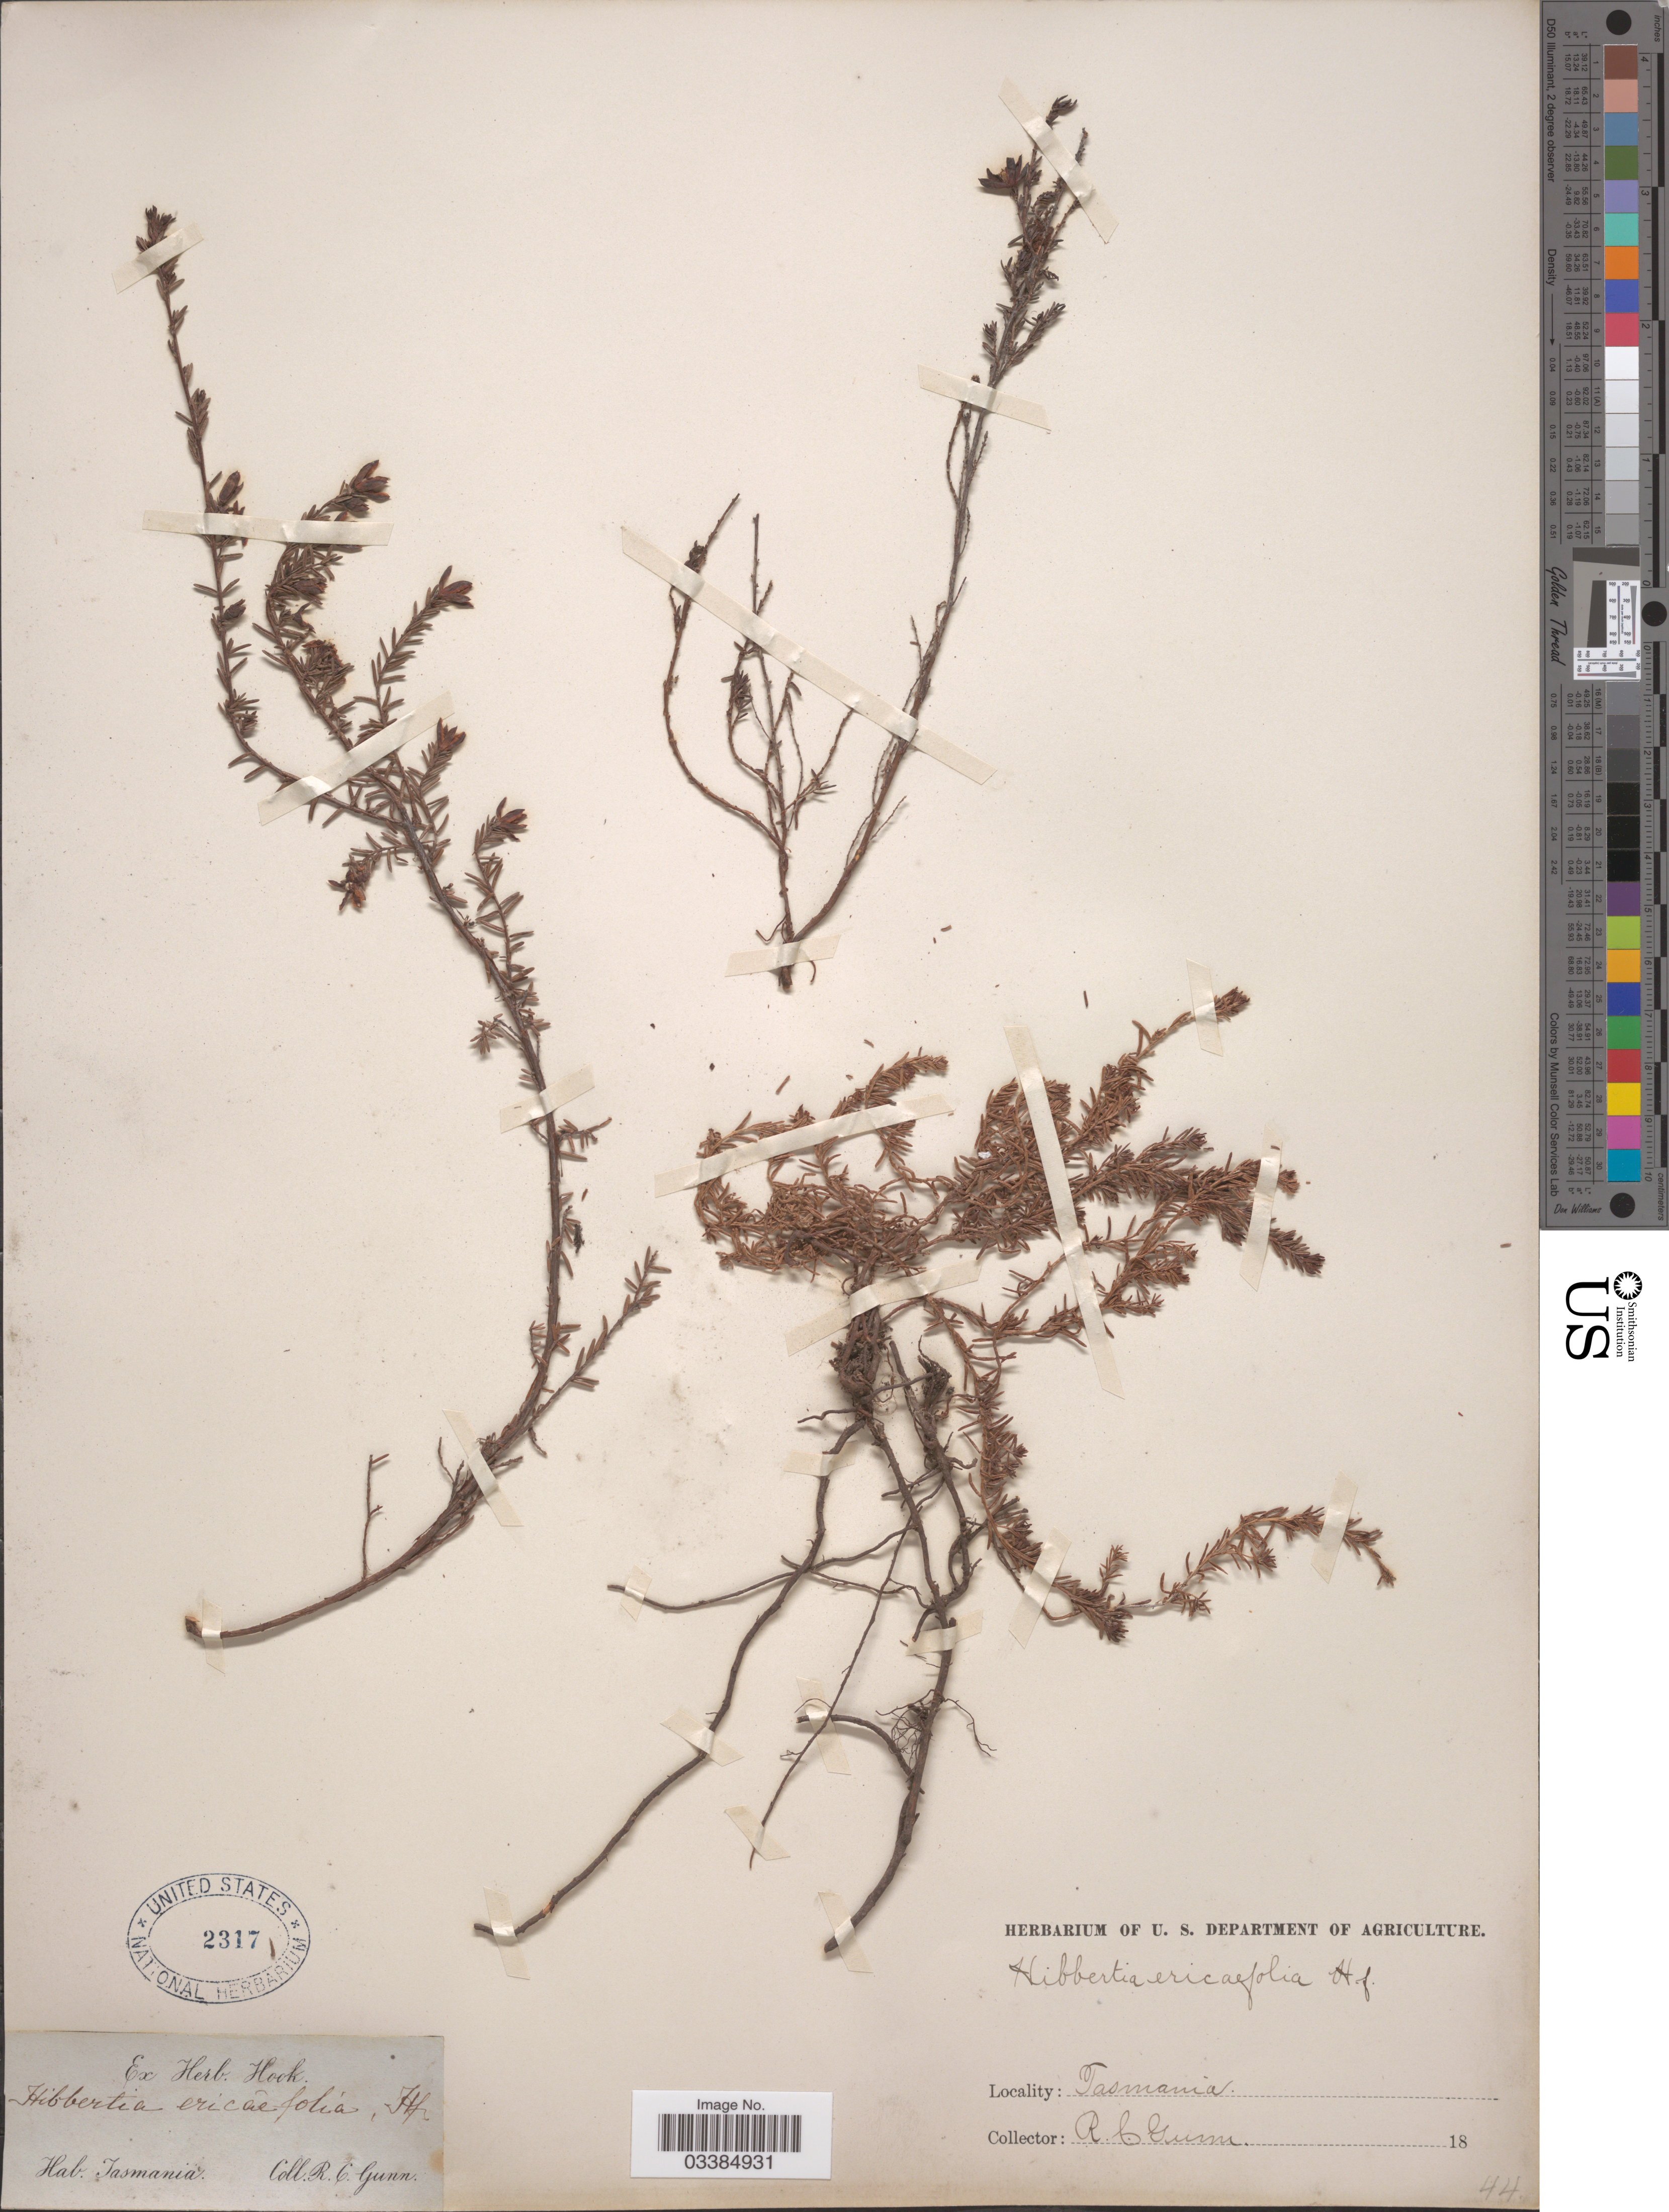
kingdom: Plantae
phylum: Tracheophyta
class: Magnoliopsida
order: Dilleniales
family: Dilleniaceae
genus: Hibbertia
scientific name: Hibbertia ericifolia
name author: Hook. f.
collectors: R. Gunn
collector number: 44?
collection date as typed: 18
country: Australia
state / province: Tasmania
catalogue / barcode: US 2317